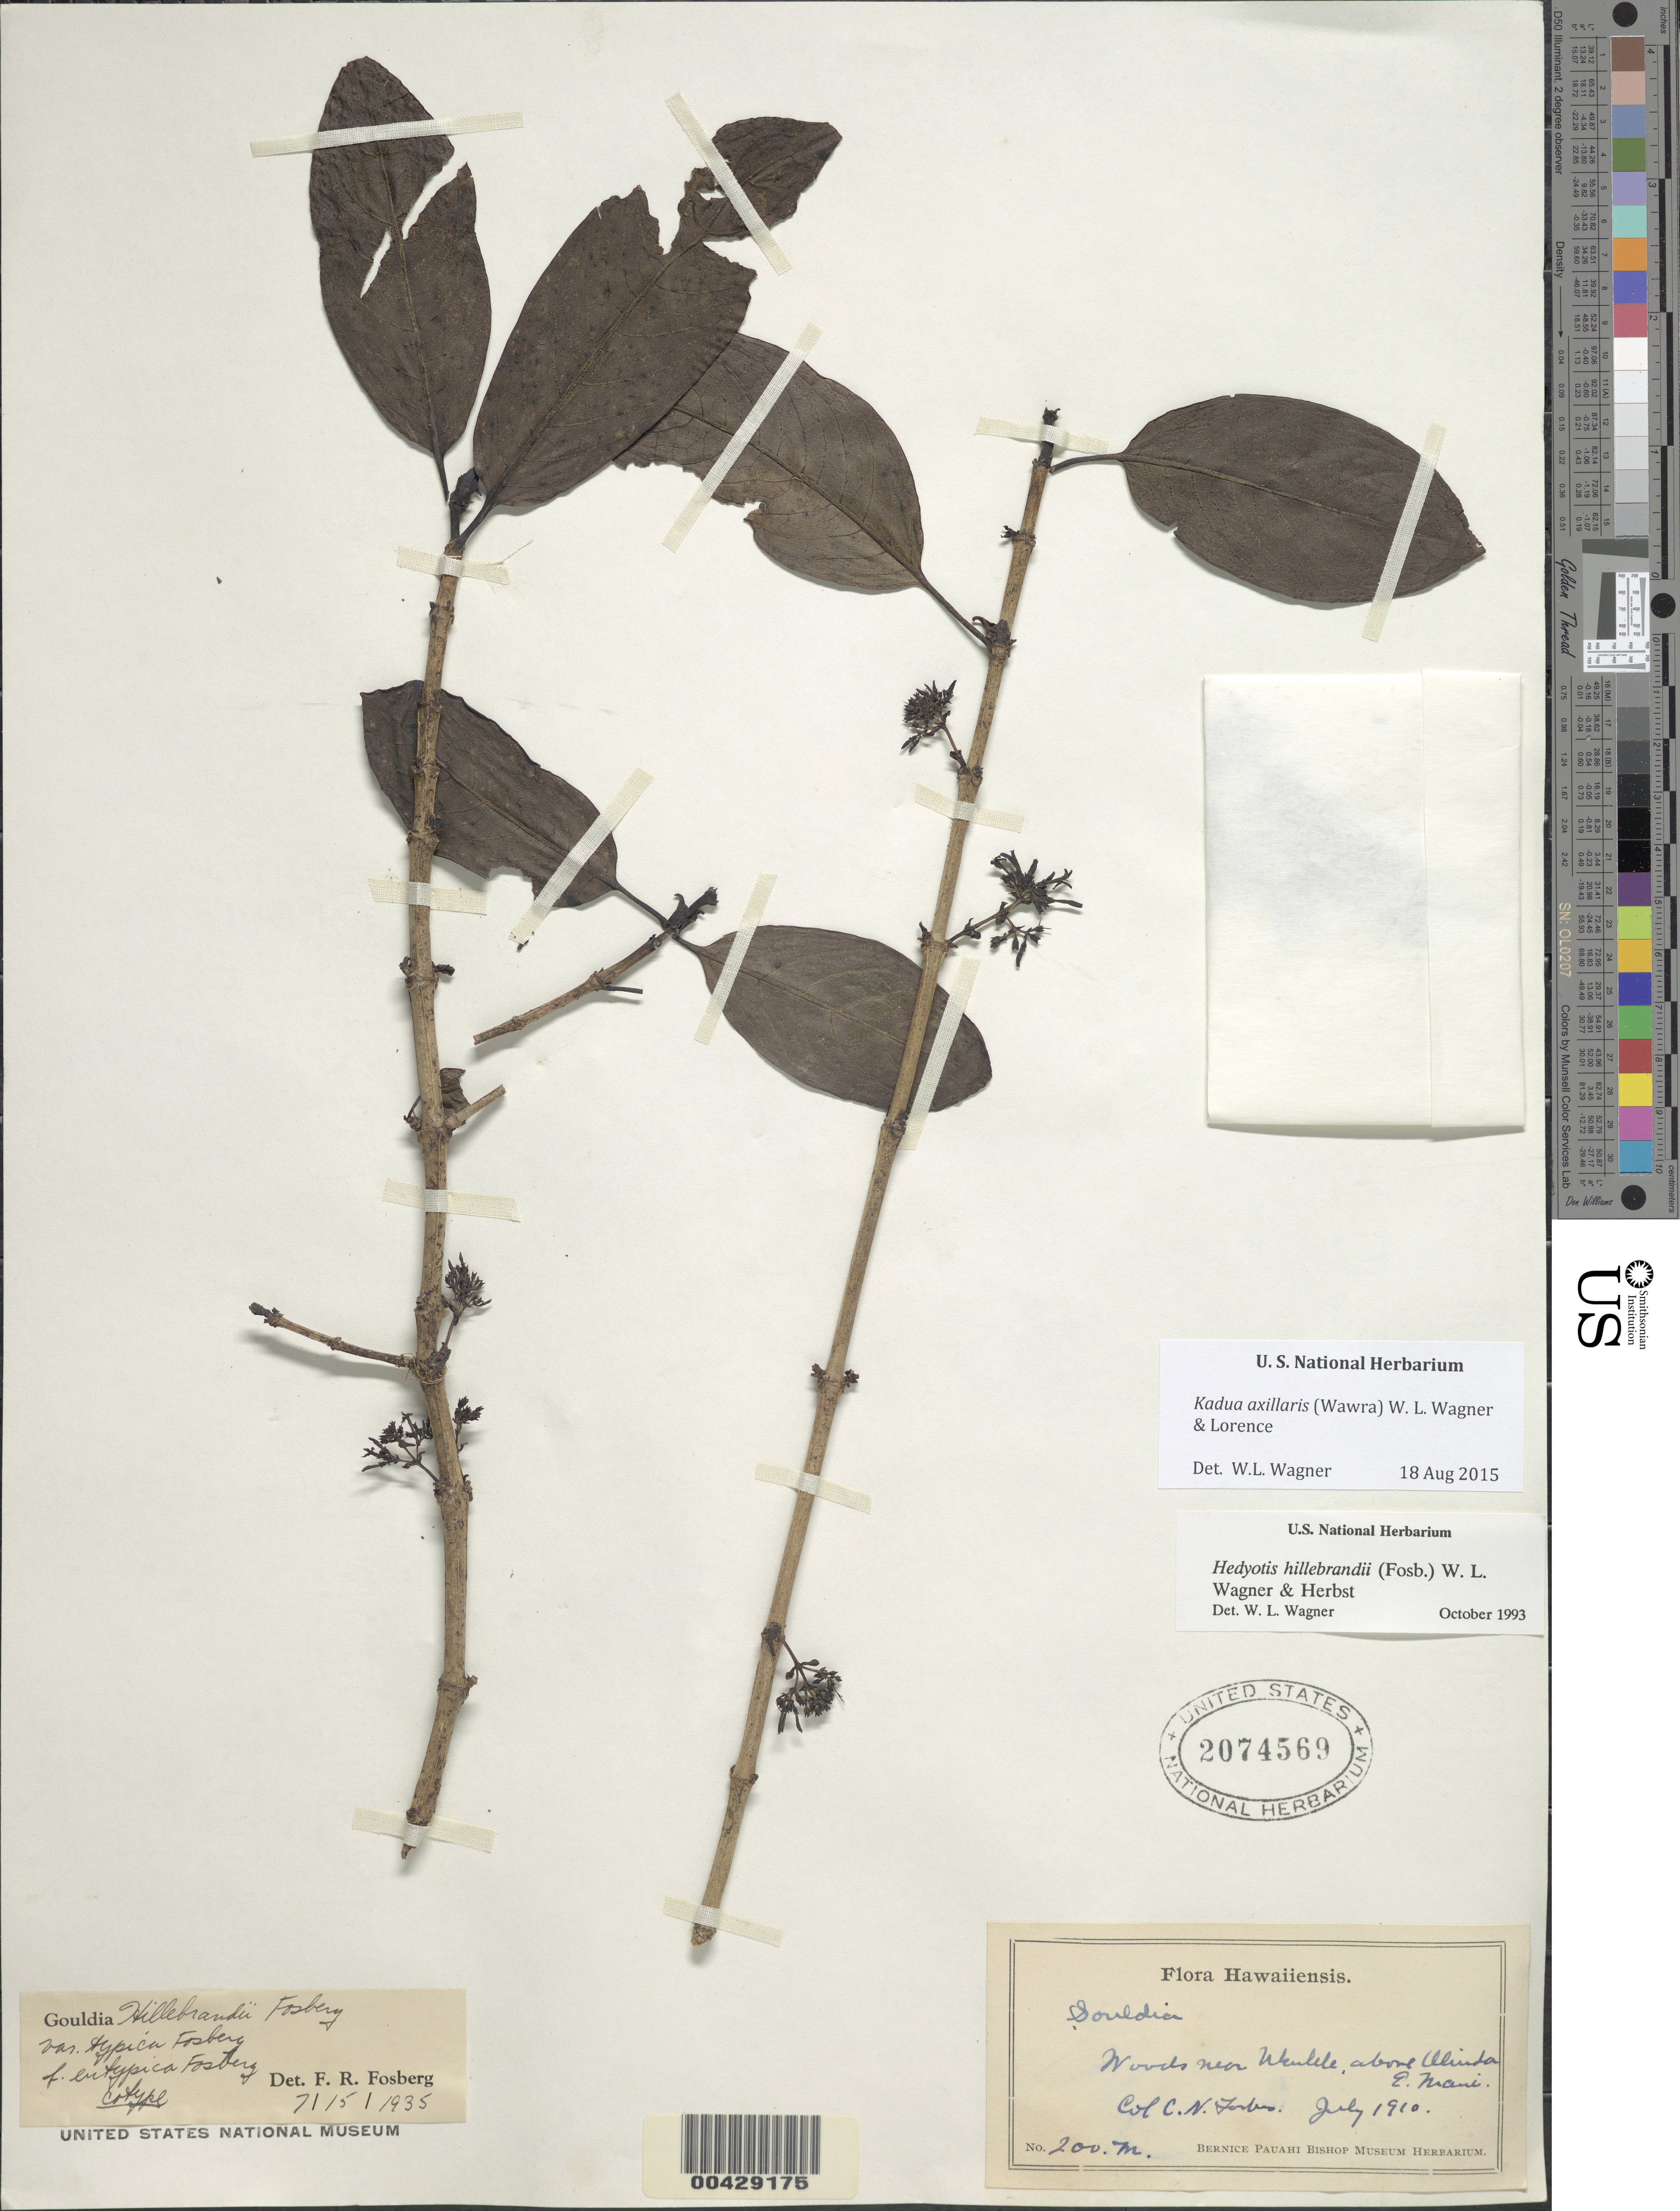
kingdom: Plantae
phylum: Tracheophyta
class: Magnoliopsida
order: Gentianales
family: Rubiaceae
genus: Kadua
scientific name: Kadua axillaris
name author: (Wawra) W.L. Wagner & Lorence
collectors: C. N. Forbes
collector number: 200.M.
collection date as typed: Jul 1910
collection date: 1910-07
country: United States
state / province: Hawaii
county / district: Maui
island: Maui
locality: Woods near Ukulele above Olinda, E Maui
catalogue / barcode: US 2074569